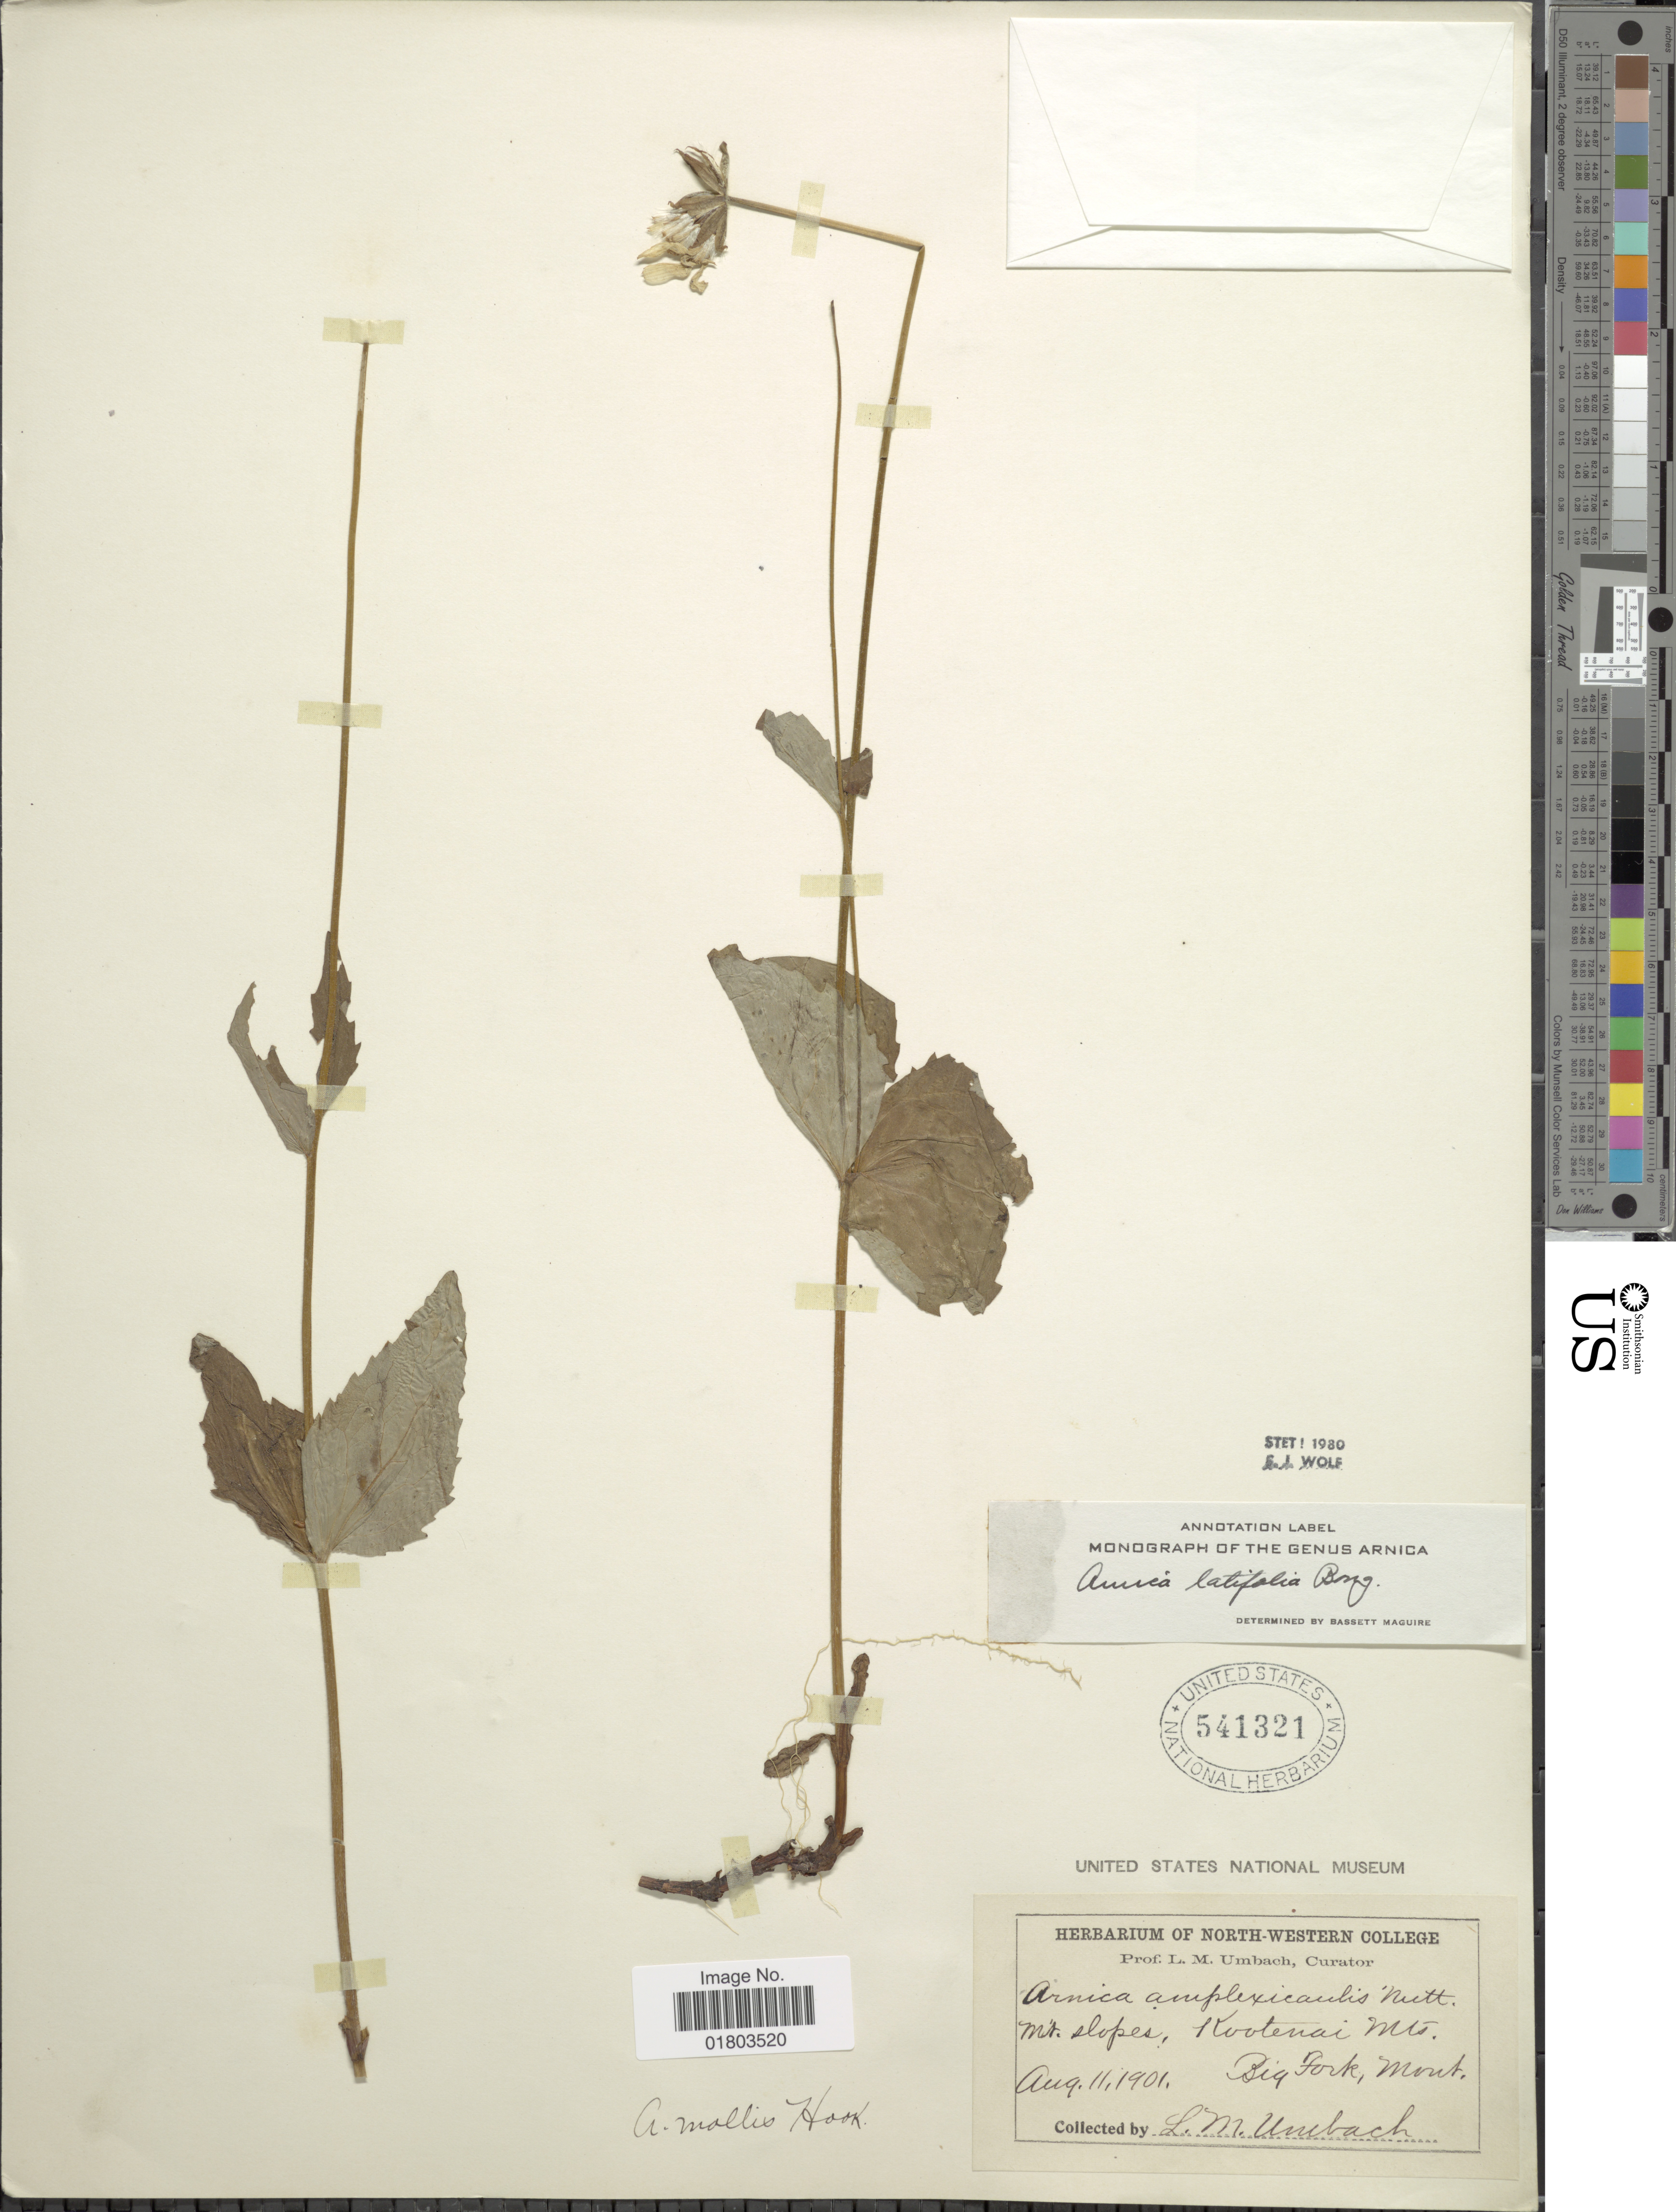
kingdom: Plantae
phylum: Tracheophyta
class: Magnoliopsida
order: Asterales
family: Asteraceae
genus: Arnica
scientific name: Arnica latifolia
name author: Bong.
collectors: L. M. Umbach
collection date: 1901-08-11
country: United States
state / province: Montana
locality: Mt slopes, kootenai Mts, Big Fork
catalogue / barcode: US 541321